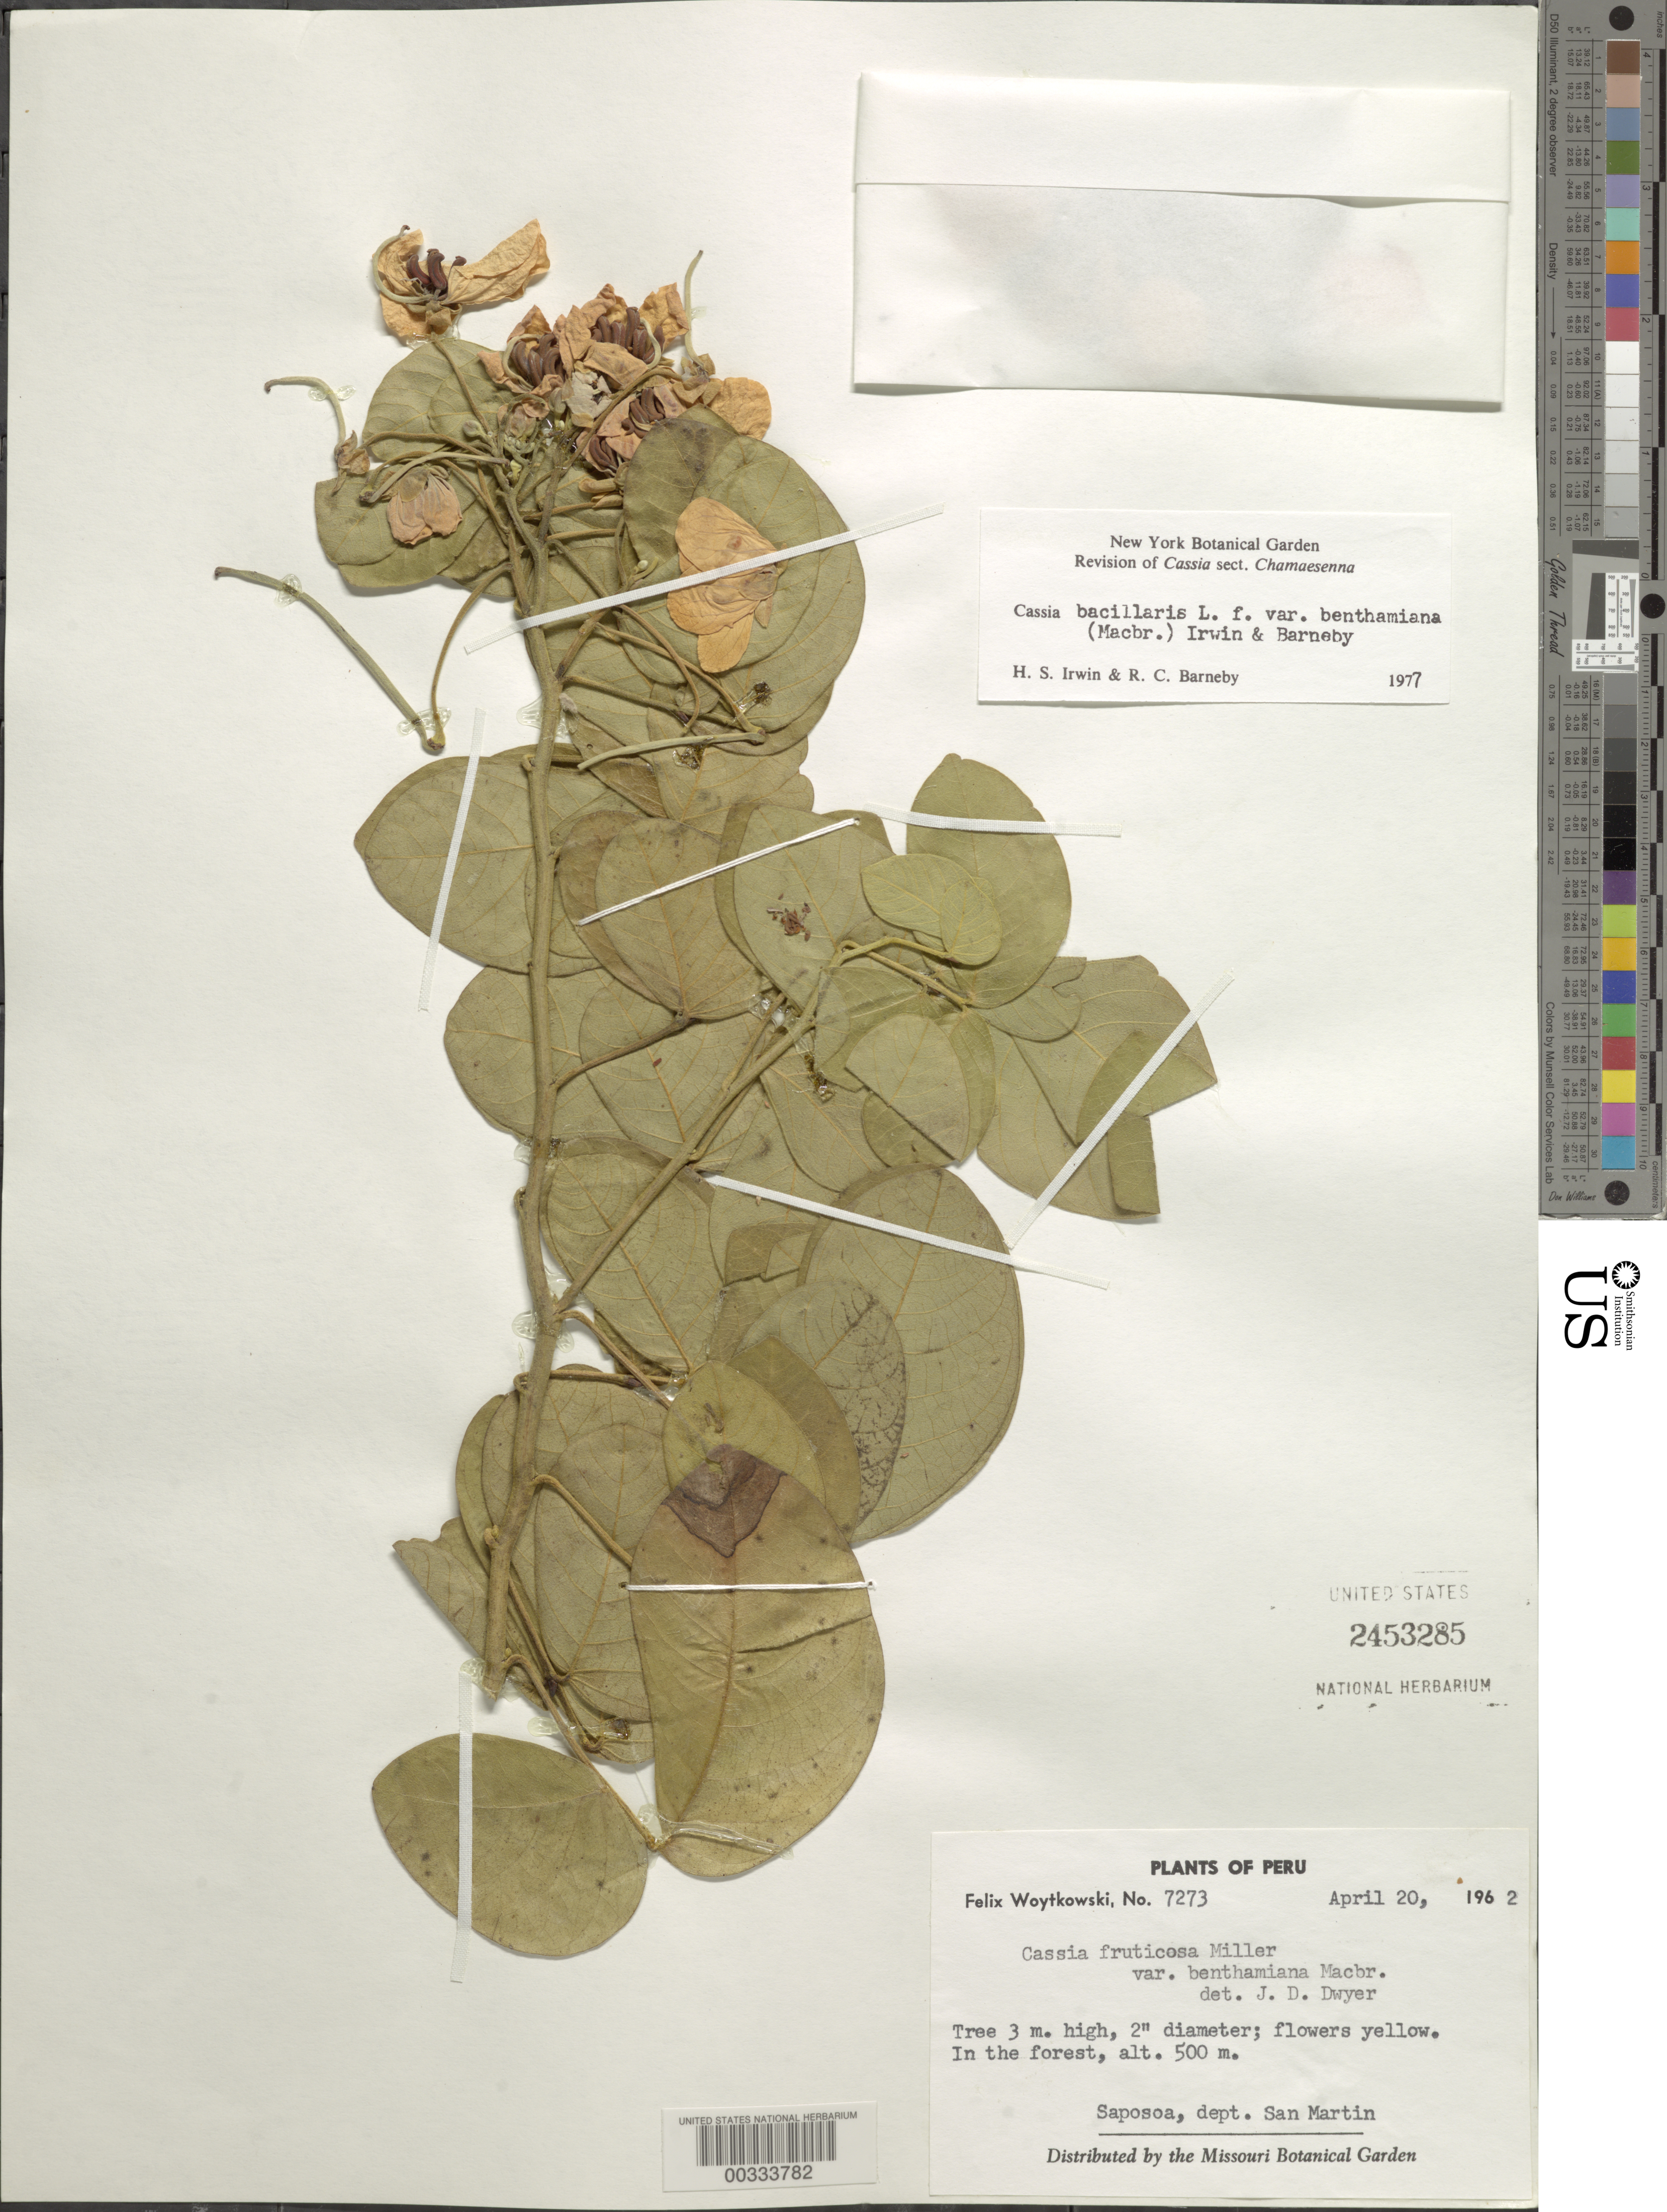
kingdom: Plantae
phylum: Tracheophyta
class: Magnoliopsida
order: Fabales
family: Fabaceae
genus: Senna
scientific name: Senna bacillaris var. benthamiana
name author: (J.F. Macbr.) H.S. Irwin & Barneby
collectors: F. Woytkowski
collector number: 7273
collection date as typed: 20 Apr 1962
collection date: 1962-04-20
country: Peru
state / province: San Martín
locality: Saposoa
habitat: Forest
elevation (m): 500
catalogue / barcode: US 2453285